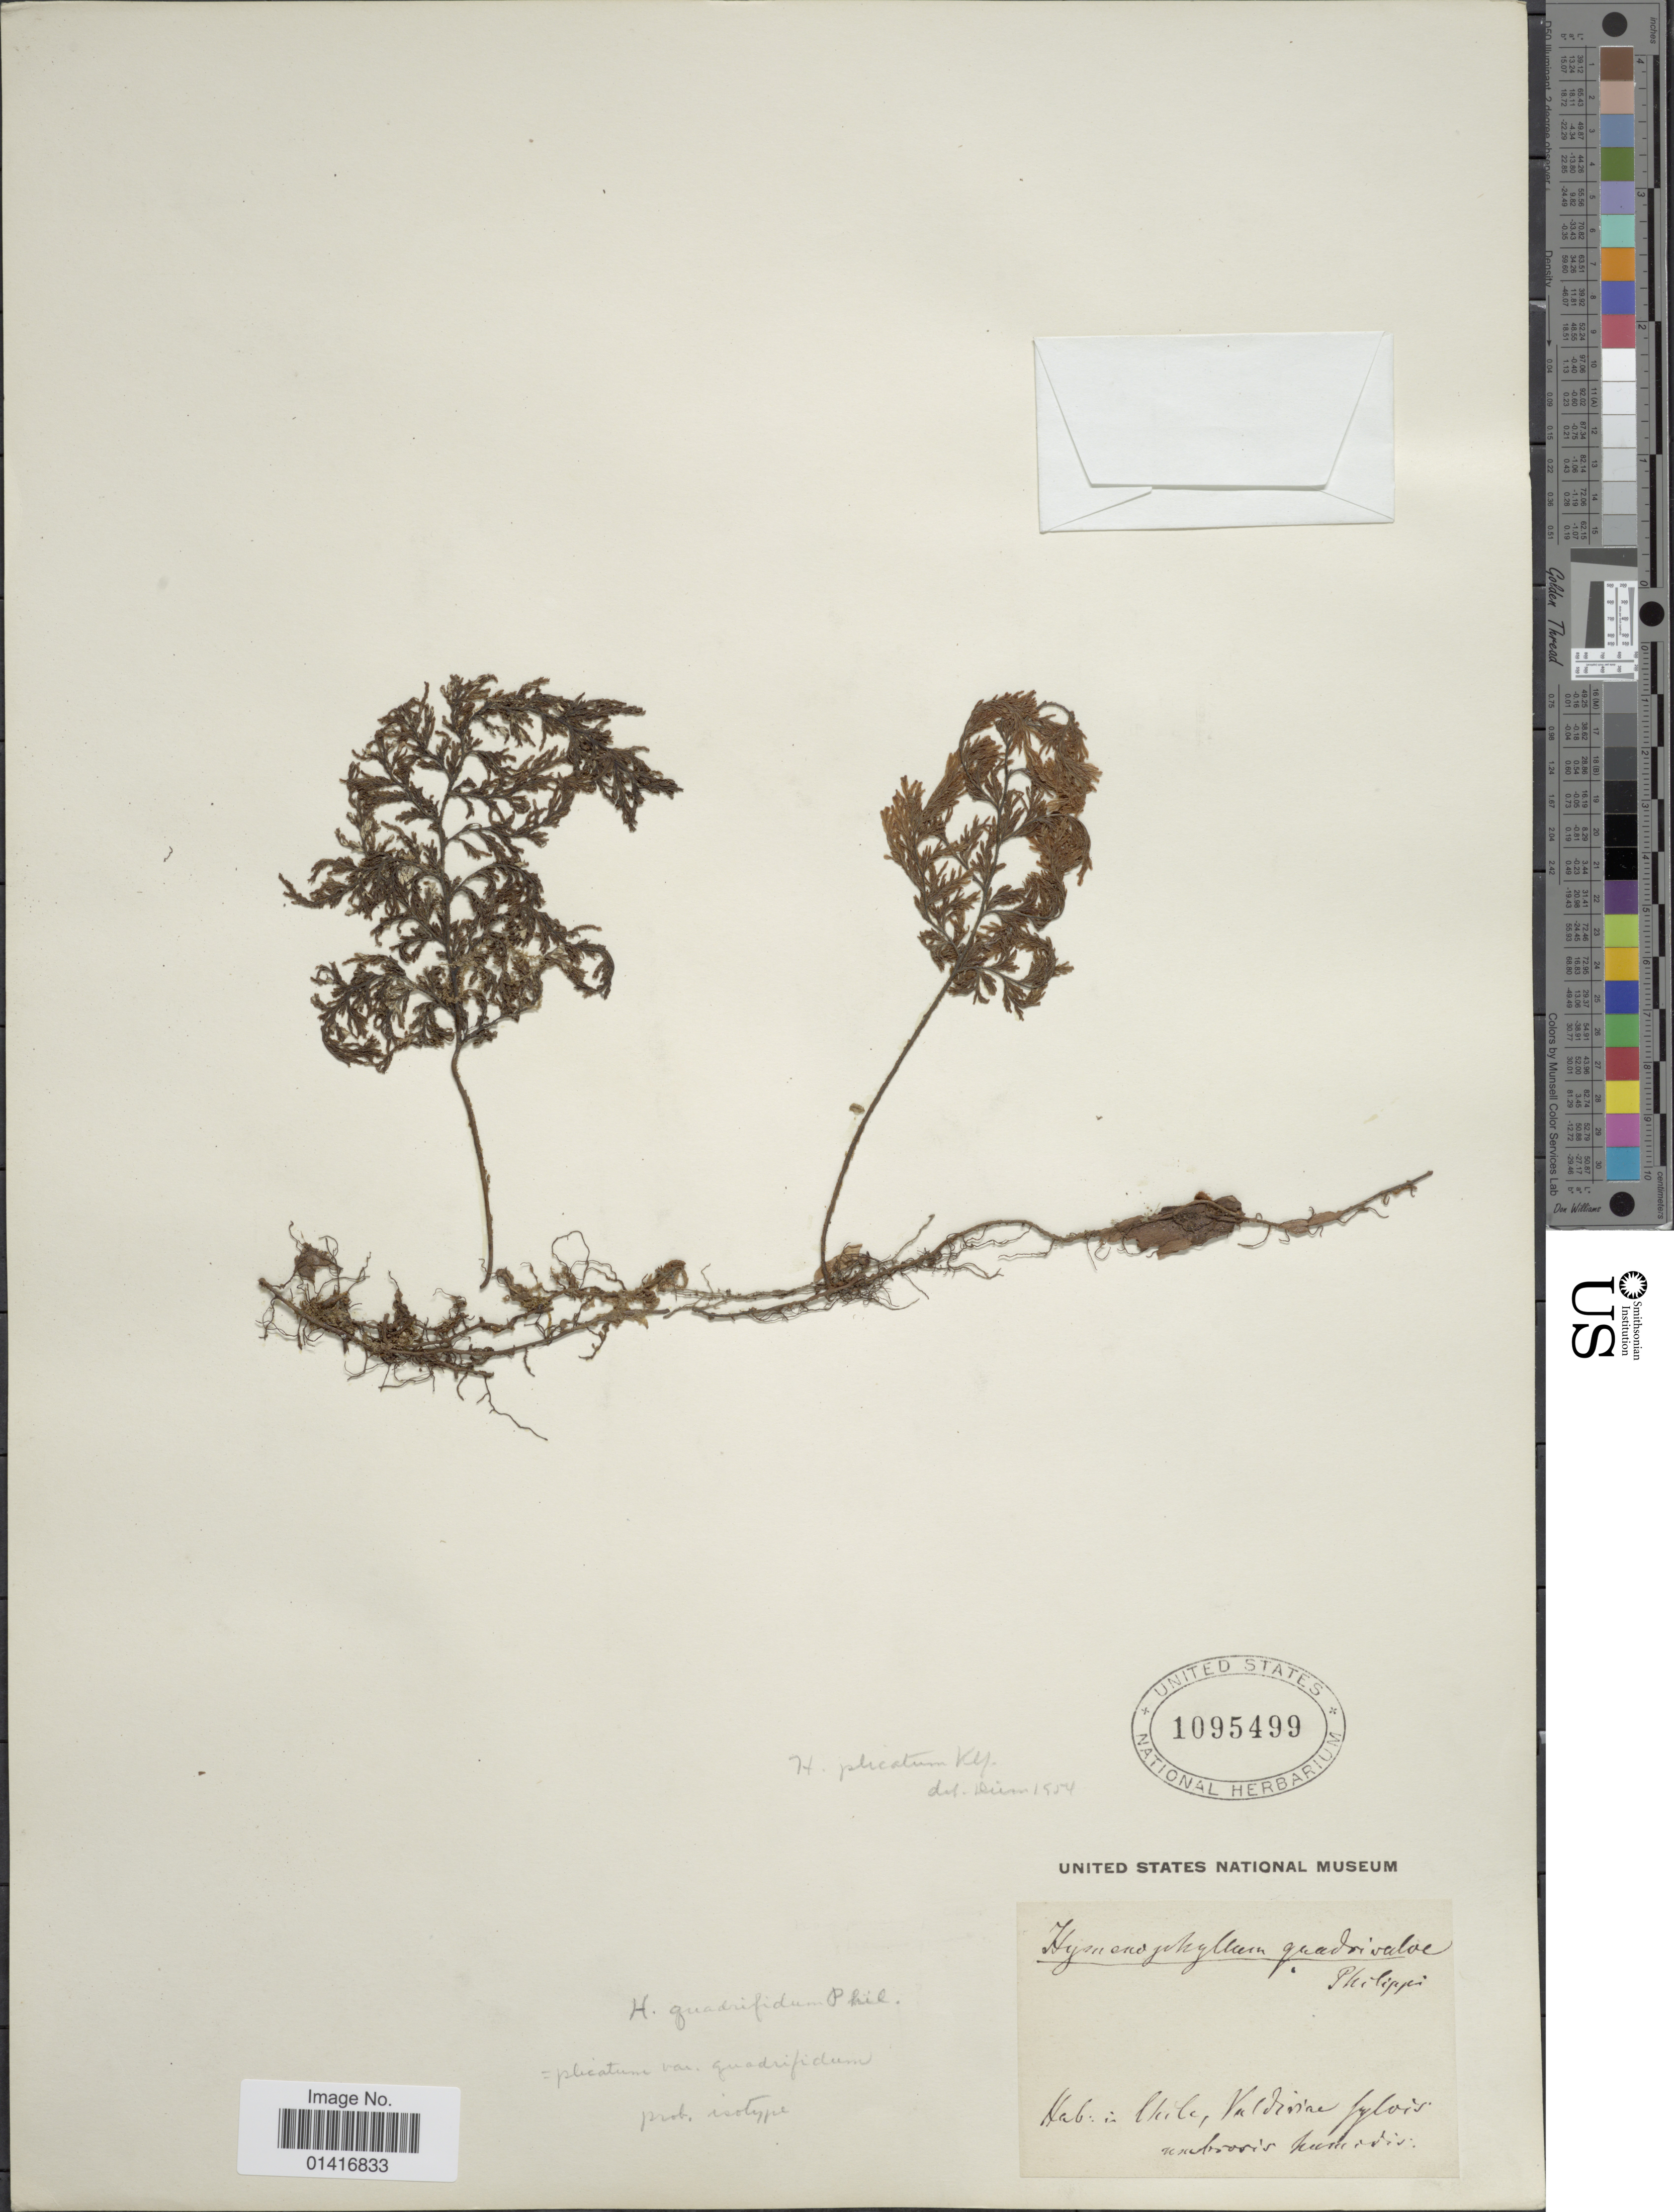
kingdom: Plantae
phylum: Tracheophyta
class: Polypodiopsida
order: Hymenophyllales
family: Hymenophyllaceae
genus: Hymenophyllum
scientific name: Hymenophyllum plicatum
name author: Kaulf.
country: Chile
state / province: Los Ríos (XIV)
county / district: Valdivia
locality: Shaded wetlands.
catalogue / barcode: US 1095499